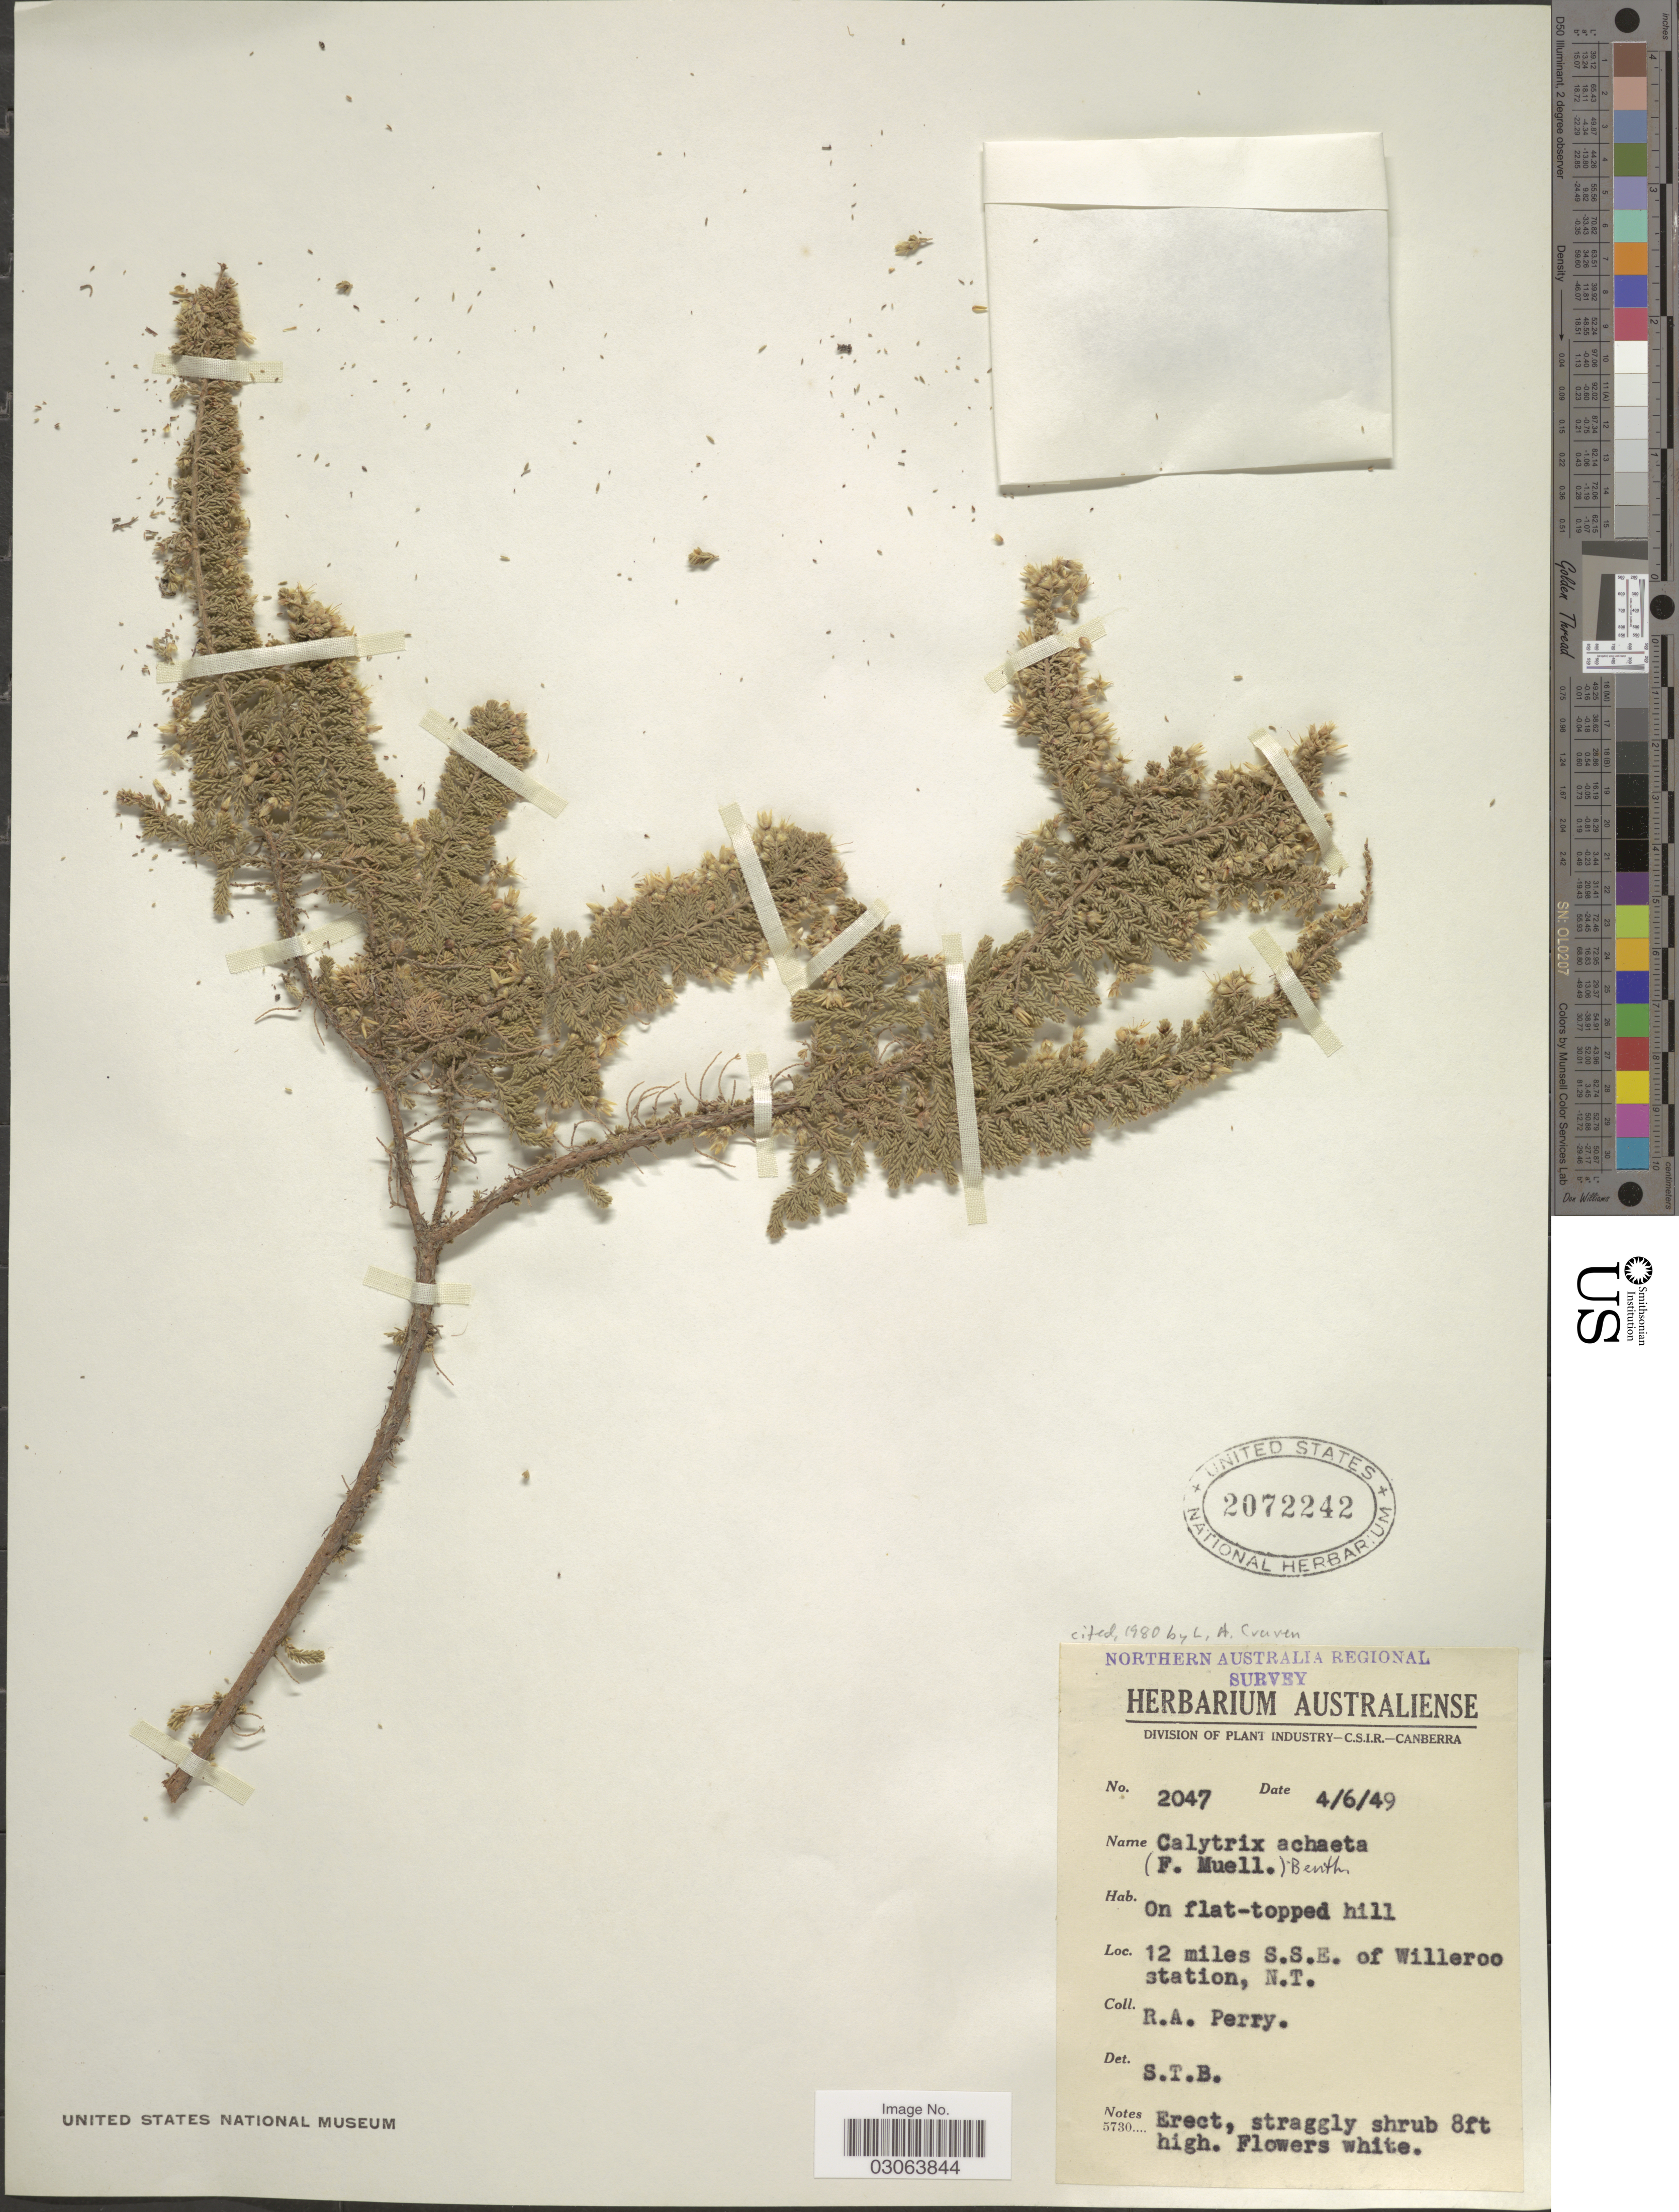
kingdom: Plantae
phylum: Tracheophyta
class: Magnoliopsida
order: Myrtales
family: Myrtaceae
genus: Calytrix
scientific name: Calytrix achaeta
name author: (F. Muell.) Benth.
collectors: Perry, R. A.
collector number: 2047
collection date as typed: Transcribed d/m/y: 4/6/49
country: Australia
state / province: Northern Territory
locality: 12 miles S.S.E. of Willeroo station.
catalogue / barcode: US 2072242